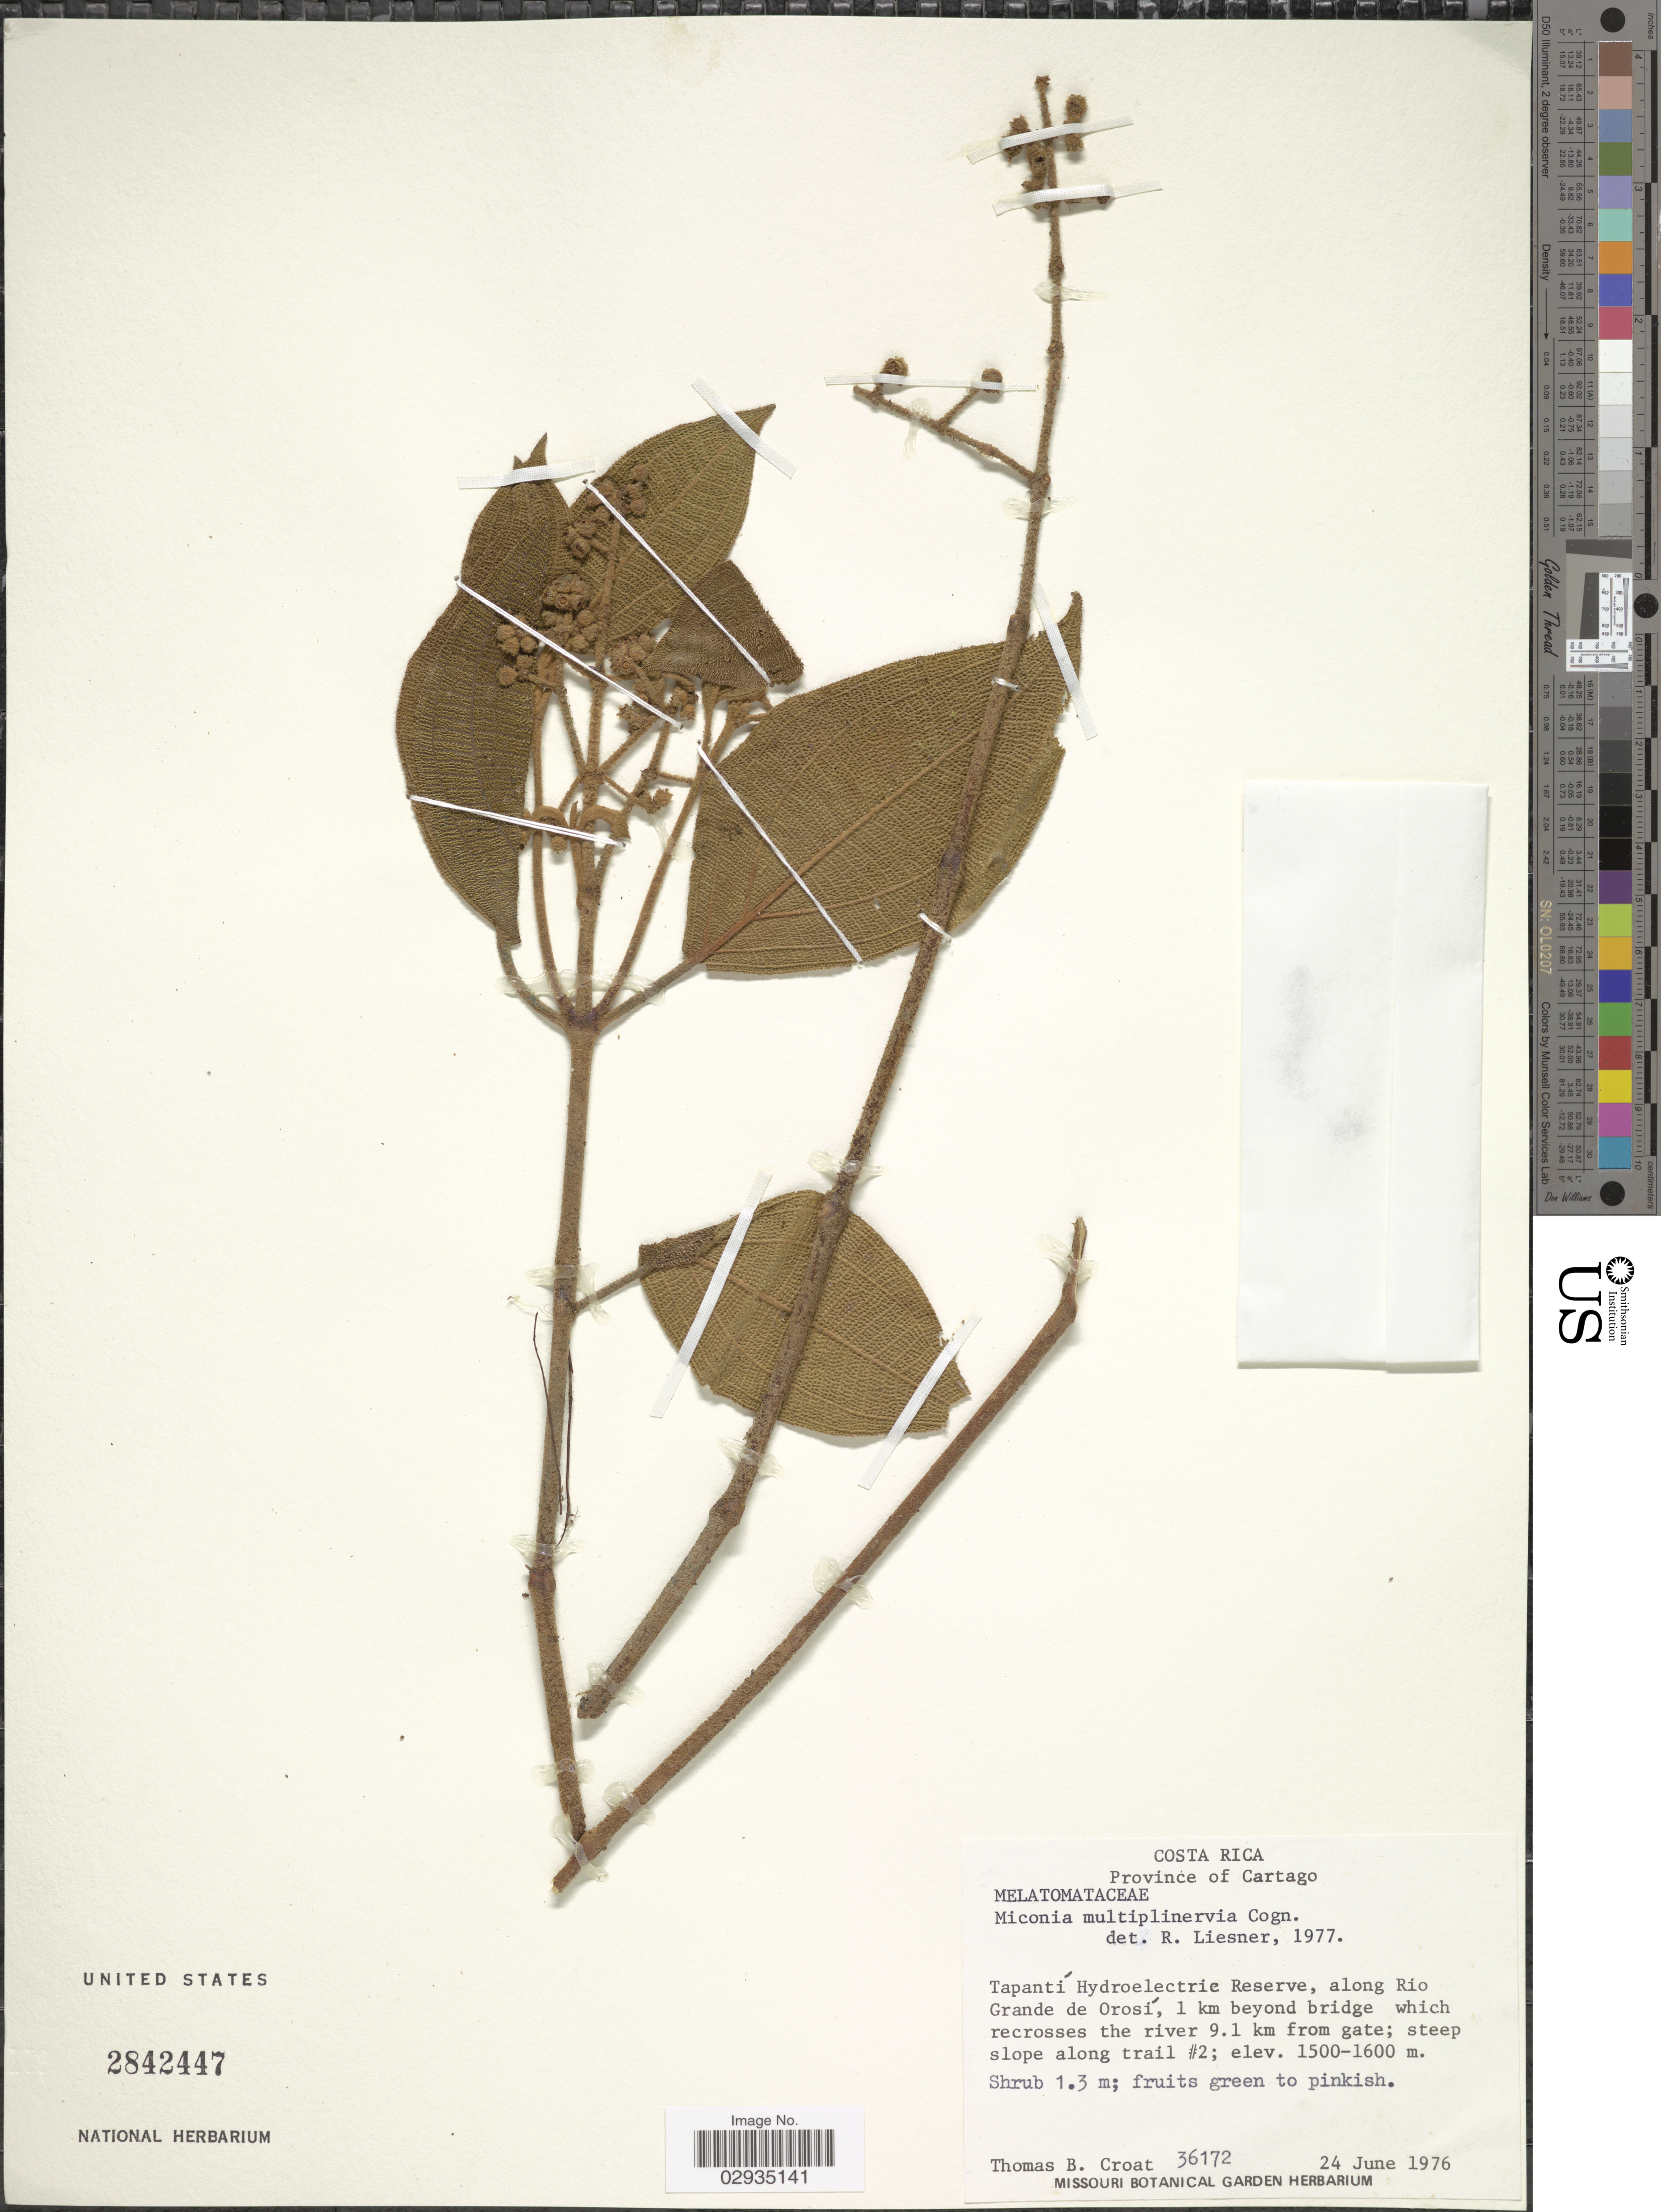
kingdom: Plantae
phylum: Tracheophyta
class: Magnoliopsida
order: Myrtales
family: Melastomataceae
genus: Miconia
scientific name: Miconia multiplinervia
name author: Cogn.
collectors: T. B. Croat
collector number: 36172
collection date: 1976-06-24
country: Costa Rica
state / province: Cartago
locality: Tapantí Hydroelectric Reserve, along Rio Grande de Orosí, 1 km beyond bridge which recrosses the river 9.1 km from gate; steep slope along trail #2.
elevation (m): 1500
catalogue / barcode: US 2842447